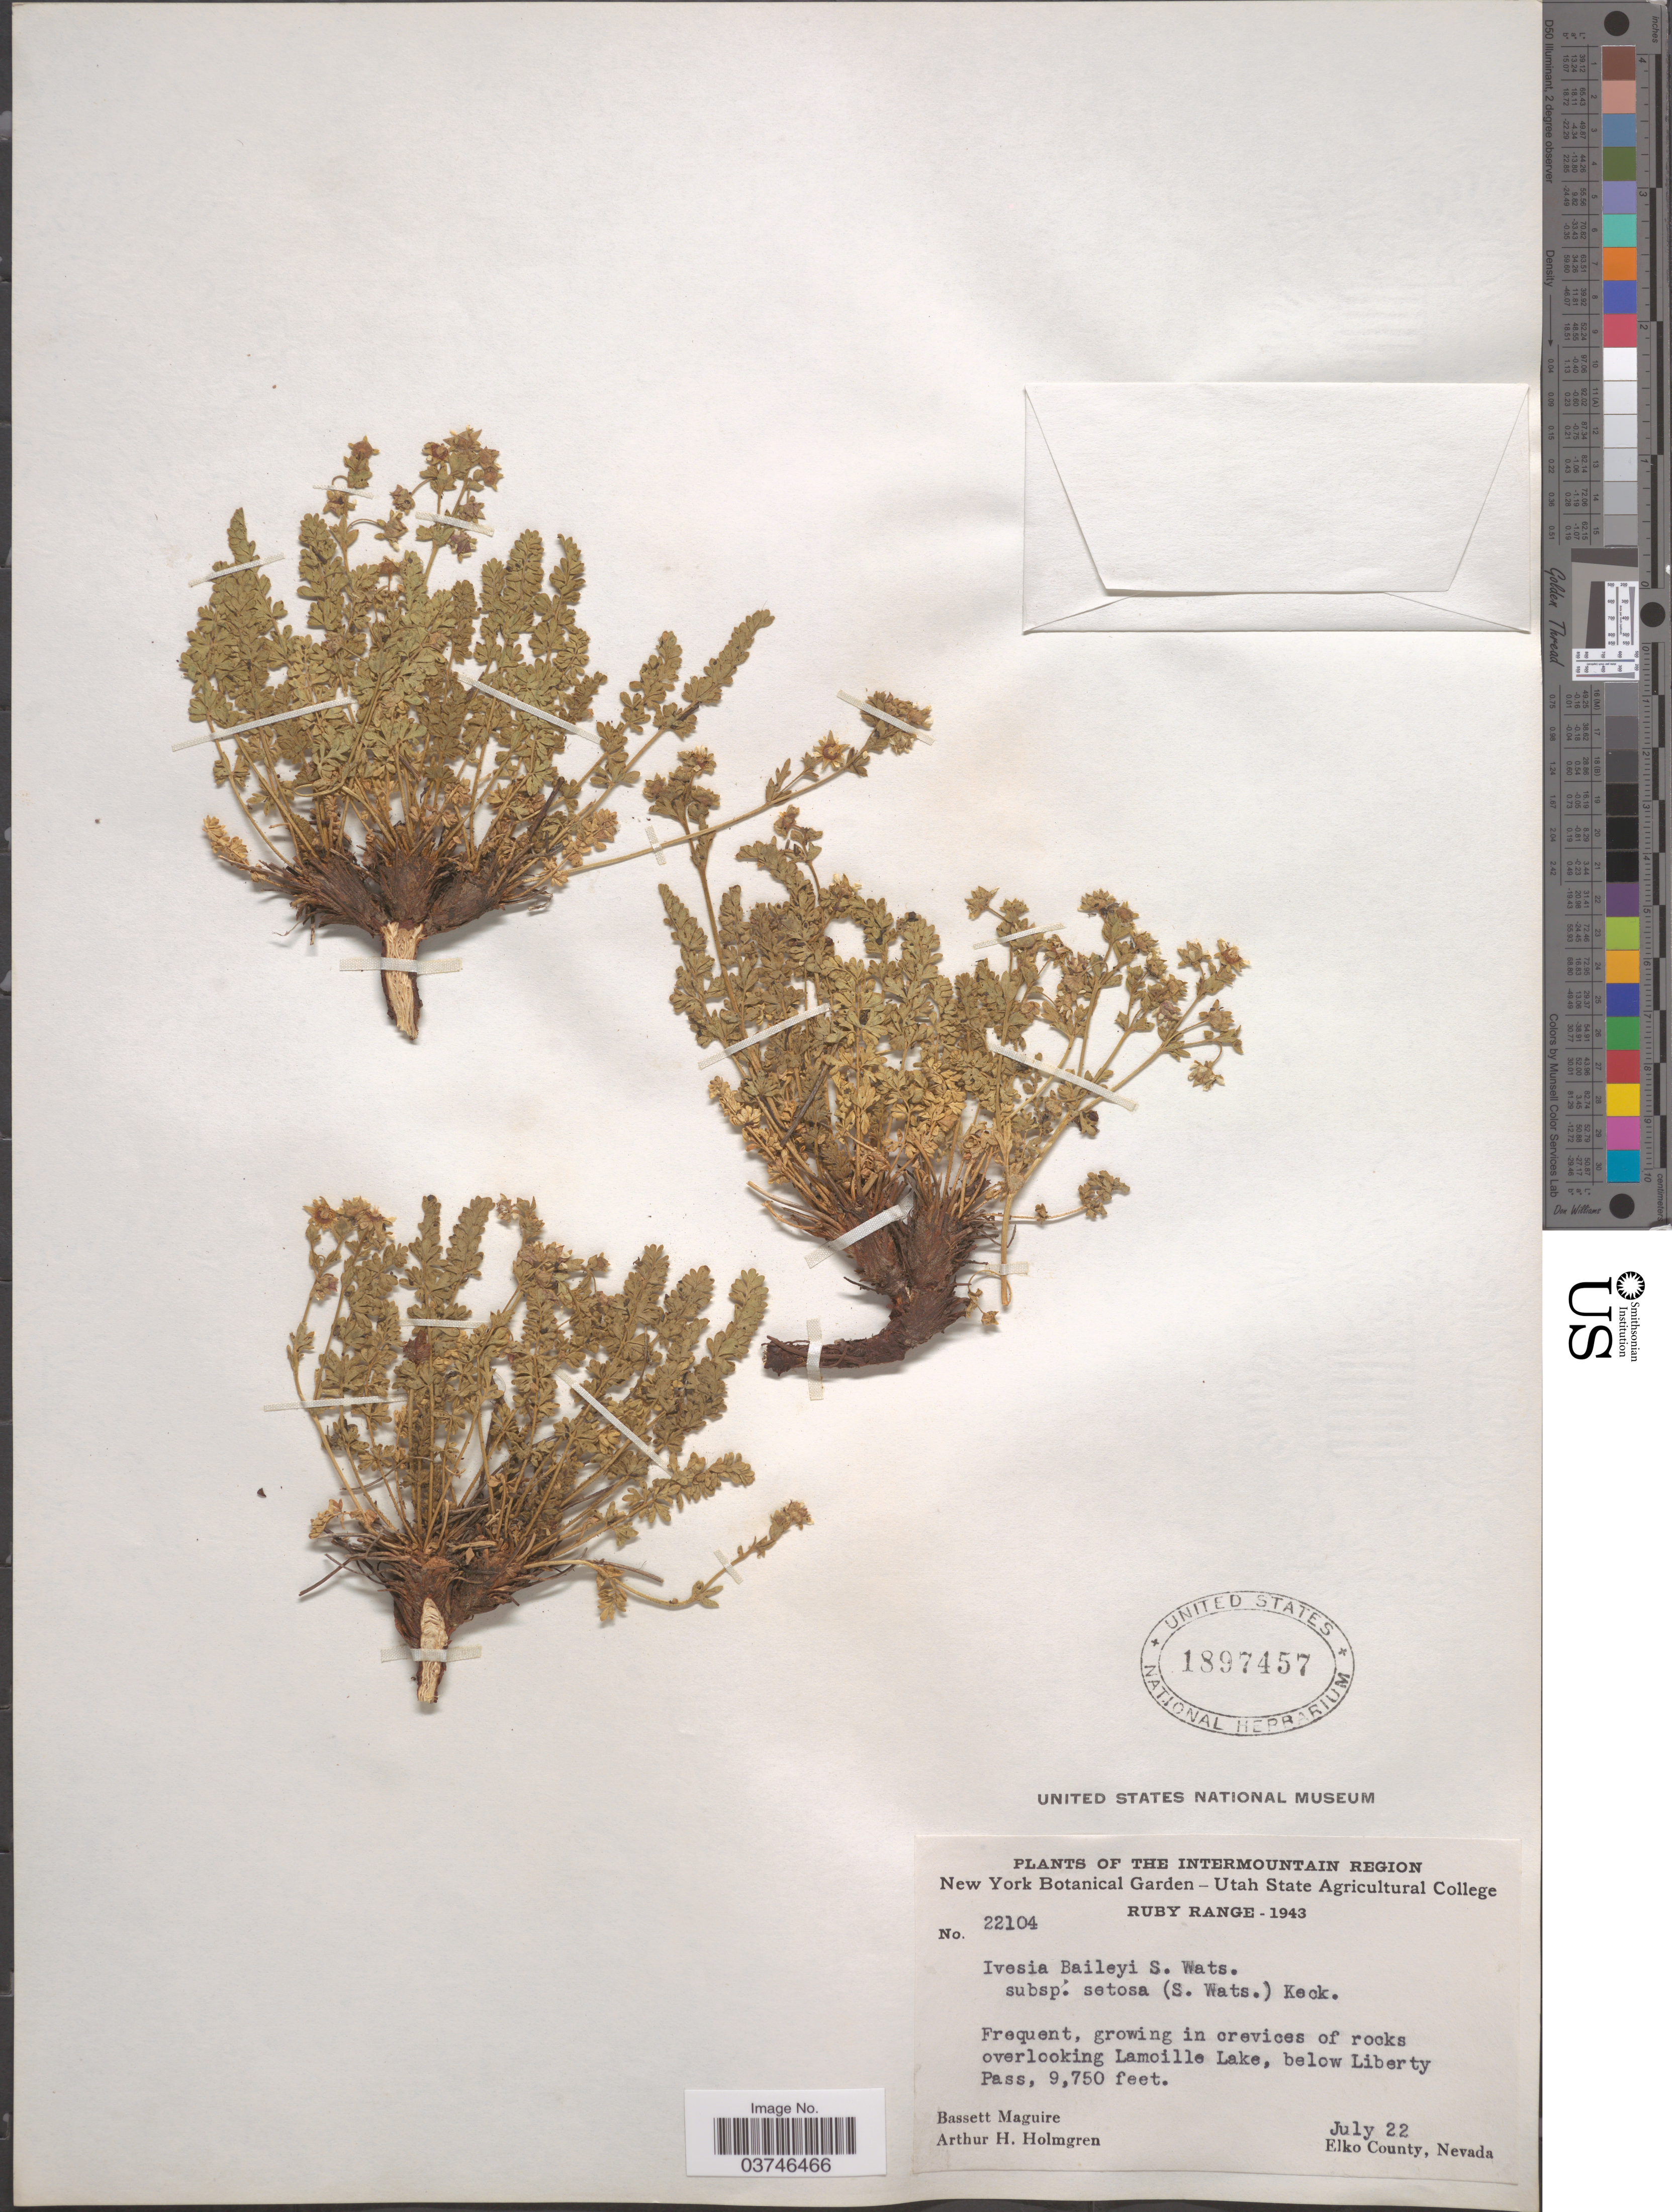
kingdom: Plantae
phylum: Tracheophyta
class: Magnoliopsida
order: Rosales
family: Rosaceae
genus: Potentilla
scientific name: Potentilla setosa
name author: (S. Watson) Mosyakin & Shiyan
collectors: B. Maguire & A. H. Holmgren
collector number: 22104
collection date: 1943-07-22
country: United States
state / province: Nevada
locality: Intermountain Region. Ruby Range. Rocks overlooking Lamoille Lake, below Liberty Pass. Elko County.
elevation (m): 2972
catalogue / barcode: US 1897457